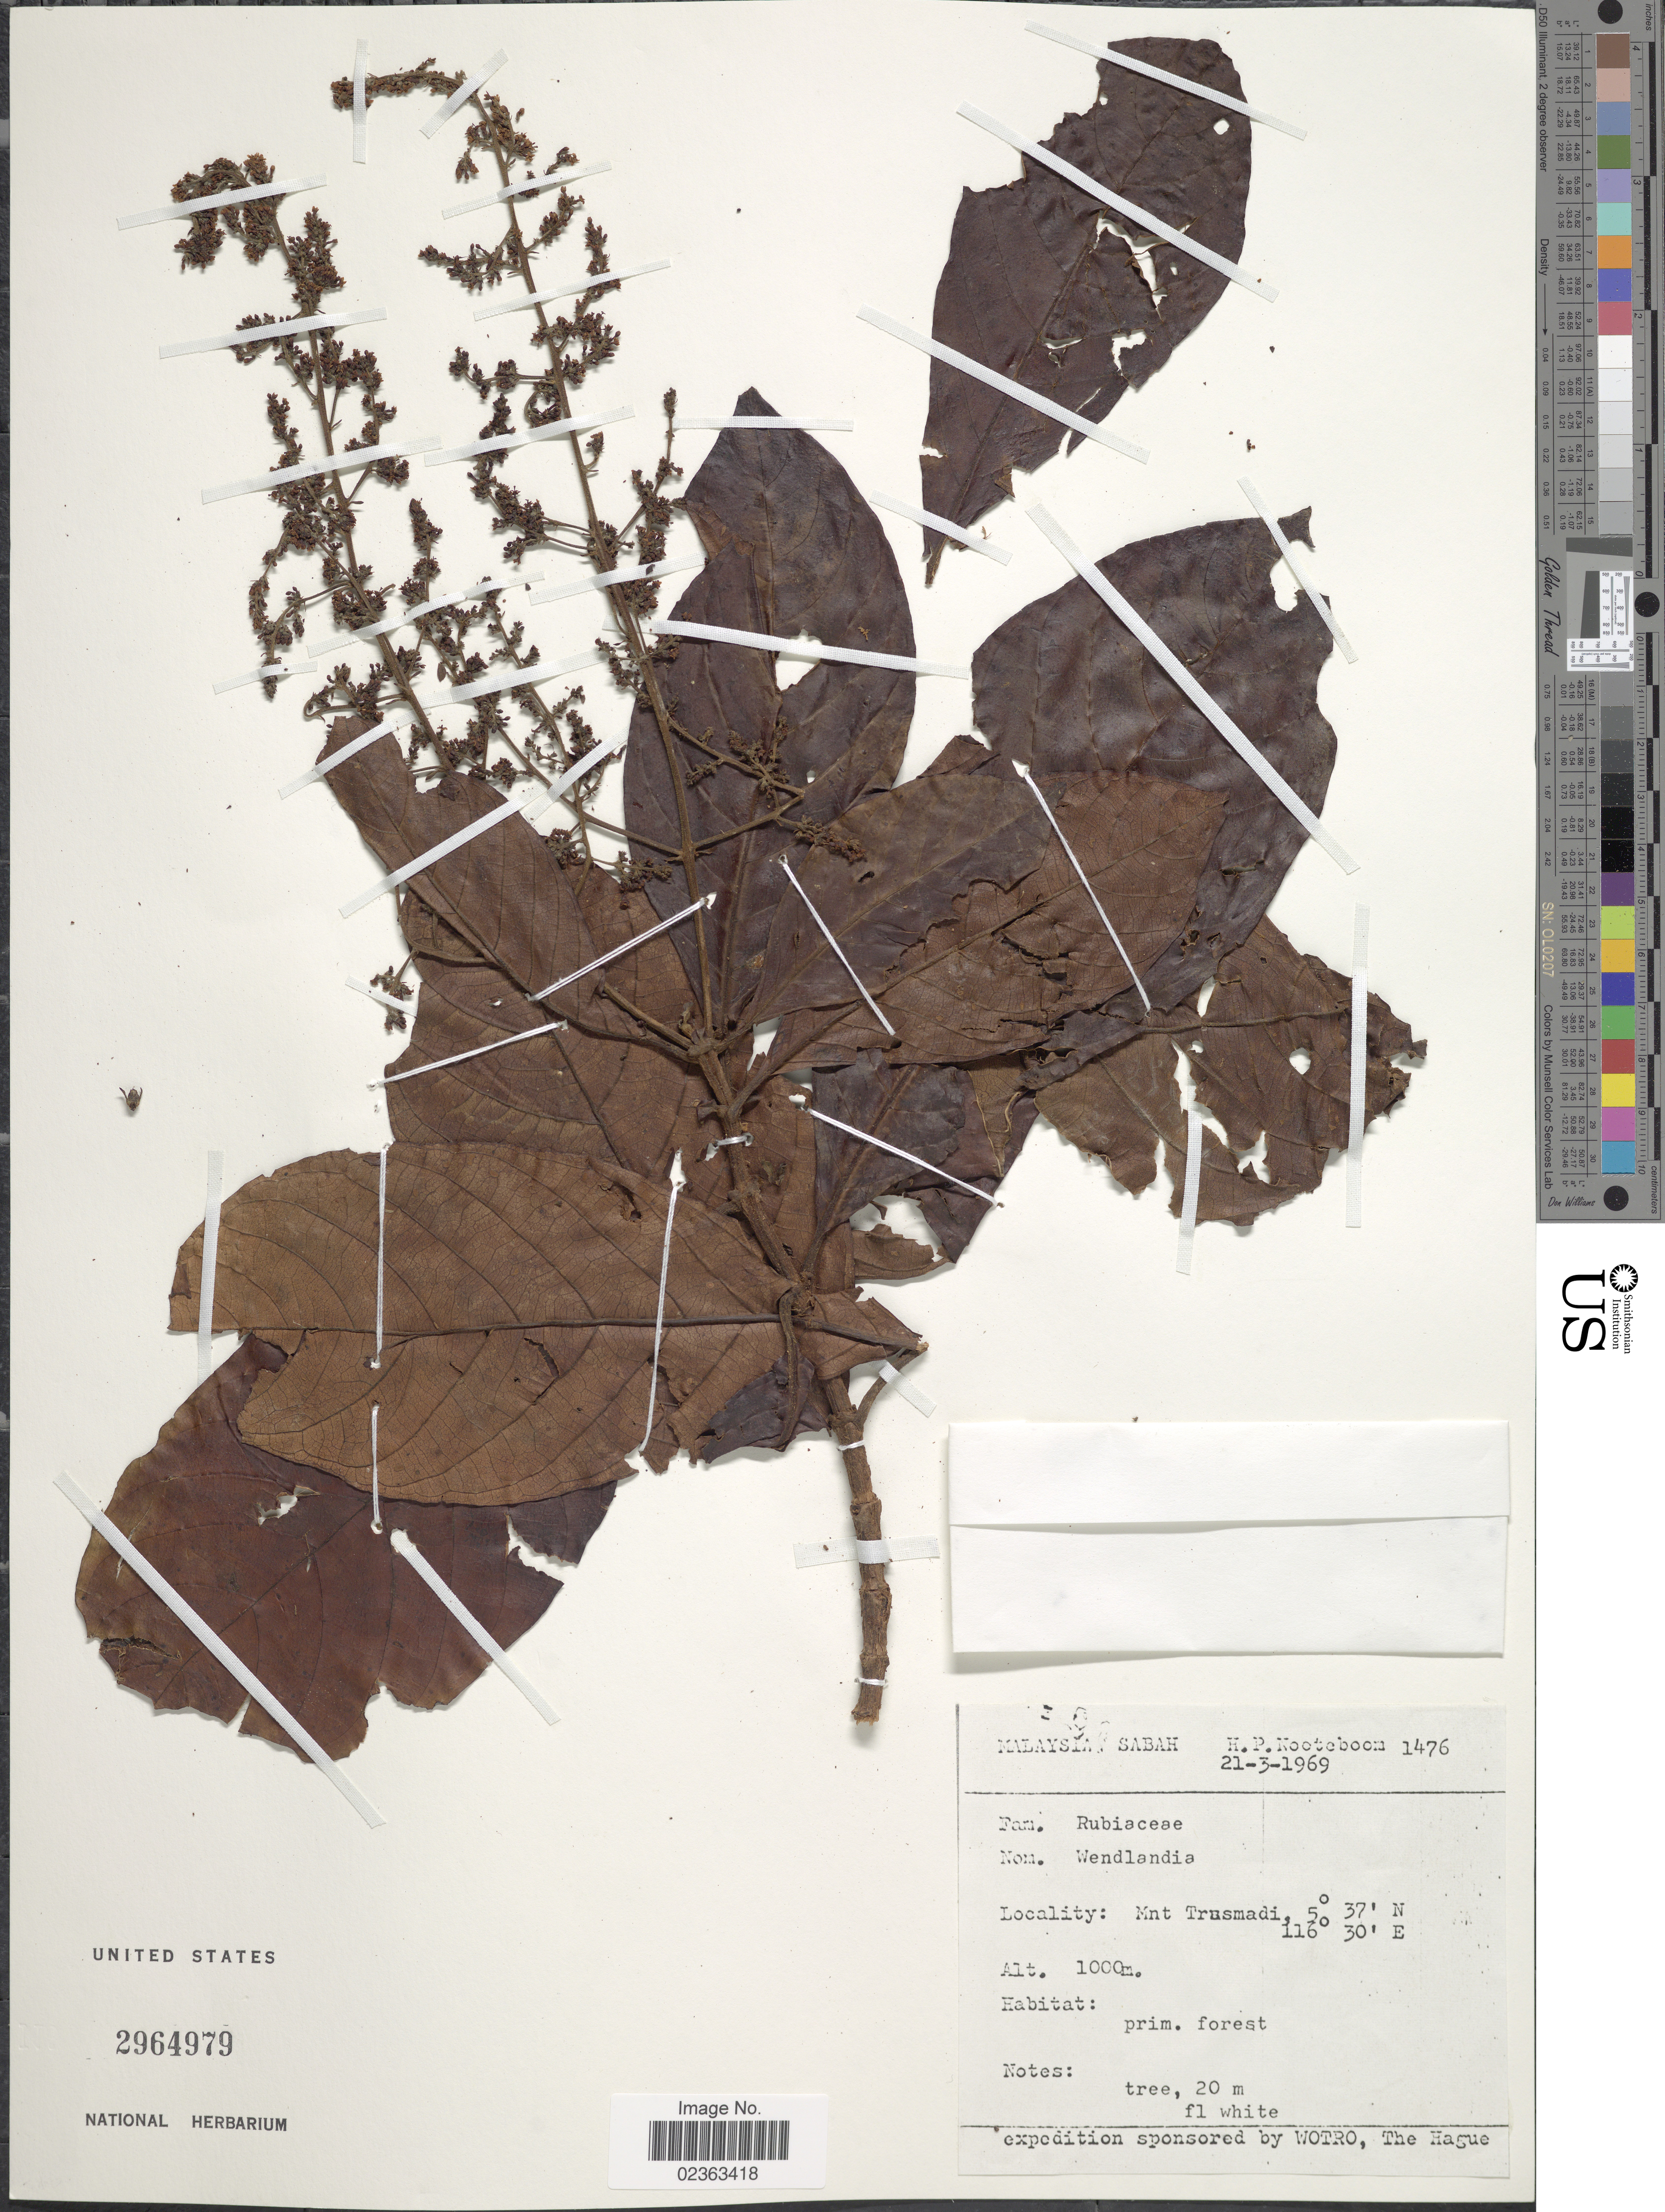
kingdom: Plantae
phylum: Tracheophyta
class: Magnoliopsida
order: Gentianales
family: Rubiaceae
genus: Wendlandia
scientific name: Wendlandia sp.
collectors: H. P. Nooteboom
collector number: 1476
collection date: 1969-03-21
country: Malaysia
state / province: Sabah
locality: Mnt Trusmadi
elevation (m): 1000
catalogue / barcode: US 2964979